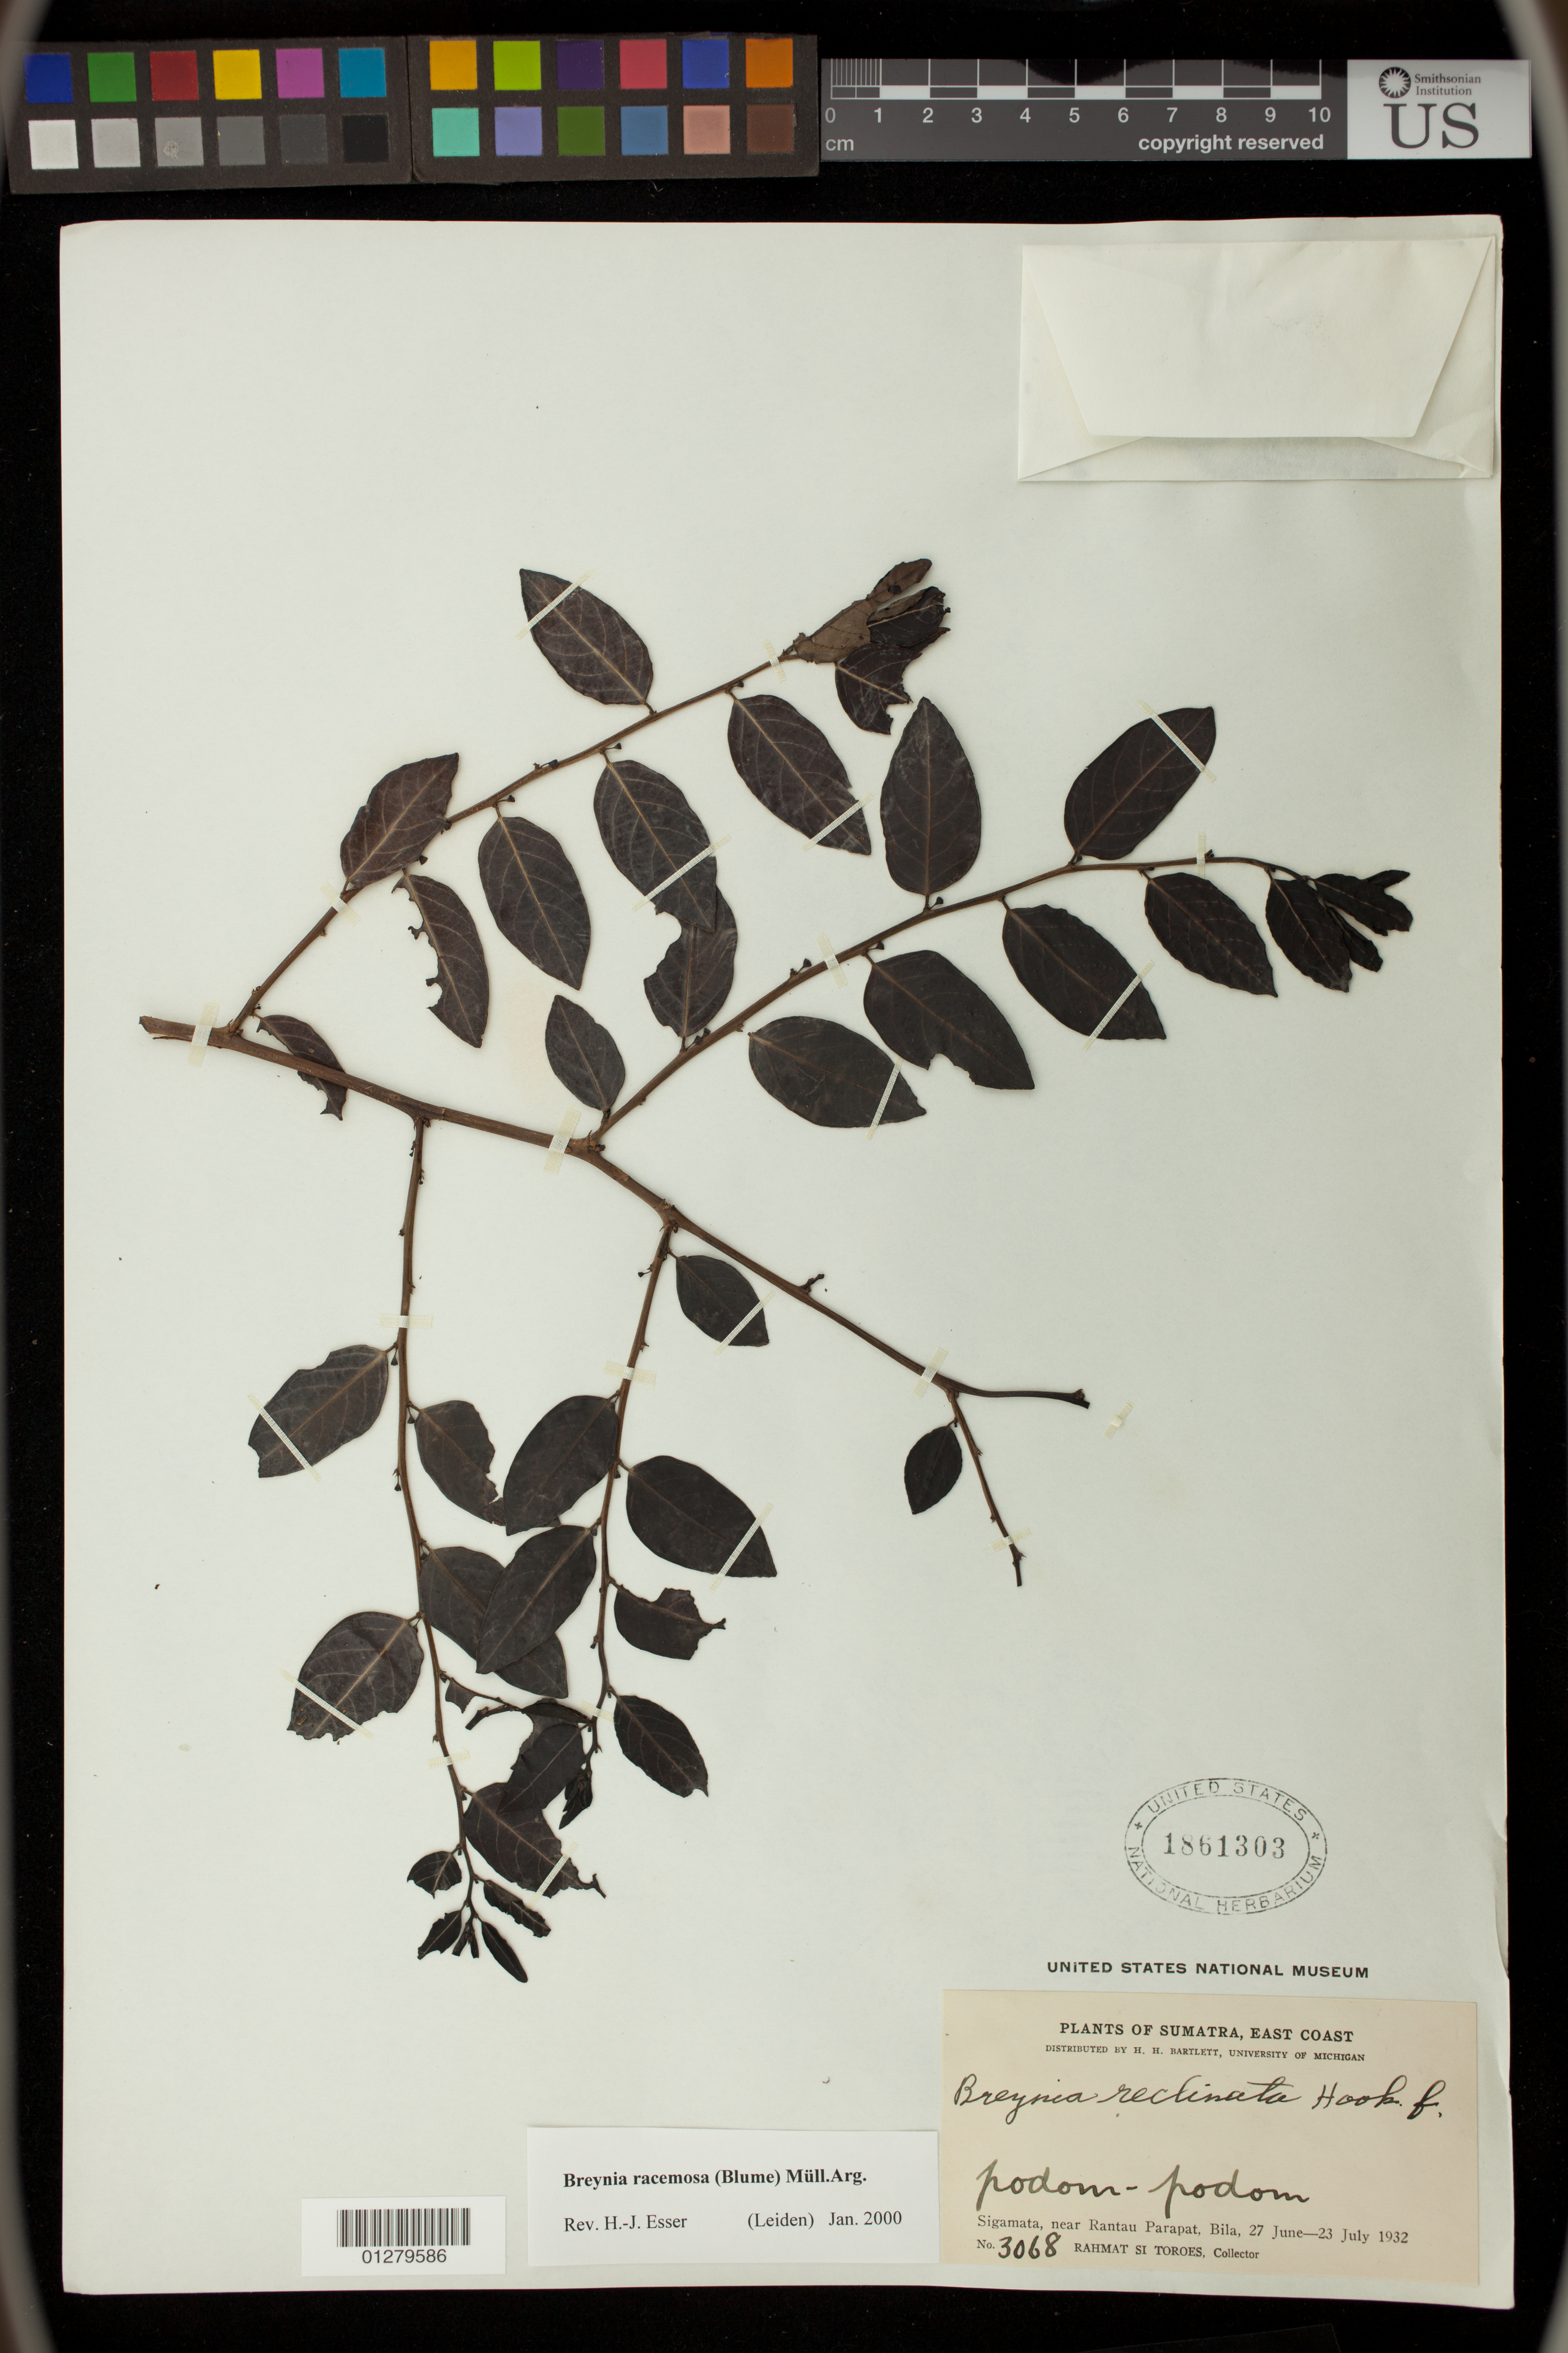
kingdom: Plantae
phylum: Tracheophyta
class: Magnoliopsida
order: Malpighiales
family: Phyllanthaceae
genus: Phyllanthus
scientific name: Phyllanthus reclinatus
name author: Roxb.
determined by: Wagner, W. L., (BOT), Smithsonian Institution - National Museum of Natural History (UNITED STATES)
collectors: Rahmat Si Boeea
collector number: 3068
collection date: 1932-06-27/1932-07-23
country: Indonesia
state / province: Sulawesi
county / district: Sulawesi Selatan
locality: Sigamata, near Rantau Parapat, Bila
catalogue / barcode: US 1861303